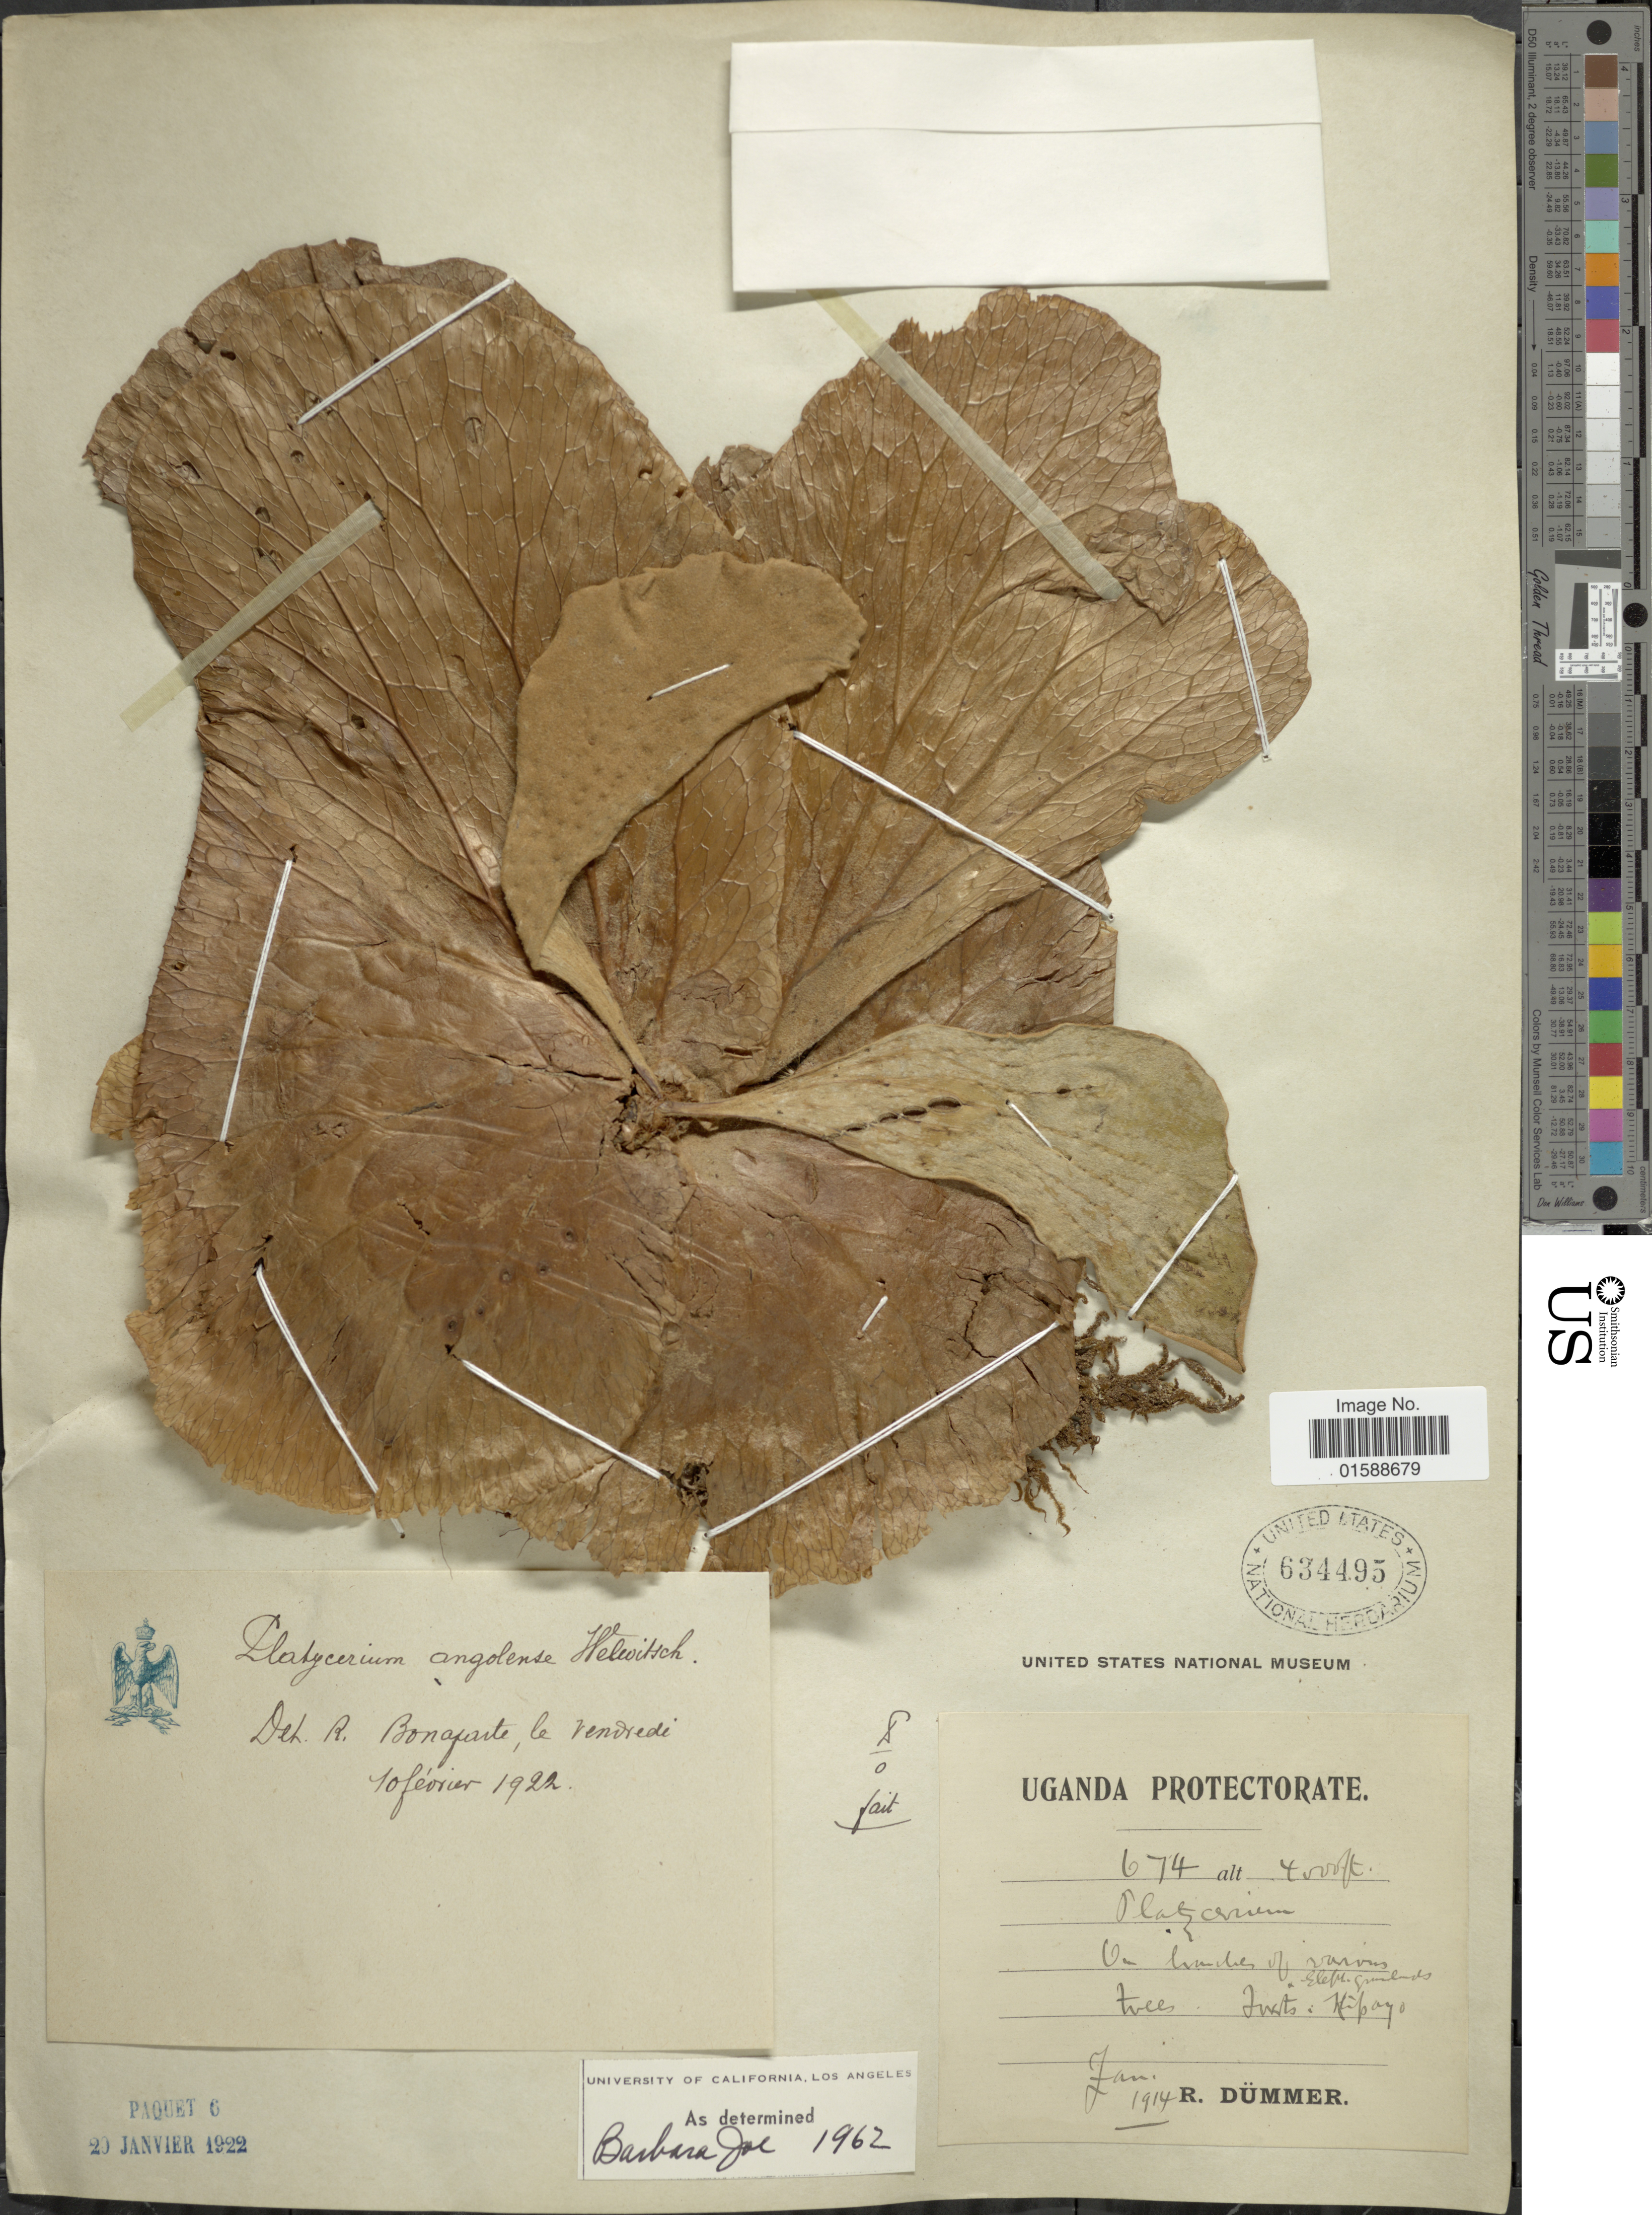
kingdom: Plantae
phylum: Tracheophyta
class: Polypodiopsida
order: Polypodiales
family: Polypodiaceae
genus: Platycerium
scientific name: Platycerium angolense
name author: Welw. ex Baker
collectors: R. Duemmer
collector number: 674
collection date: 1914-01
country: Uganda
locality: Insts. Kipayo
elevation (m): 1219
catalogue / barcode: US 634495